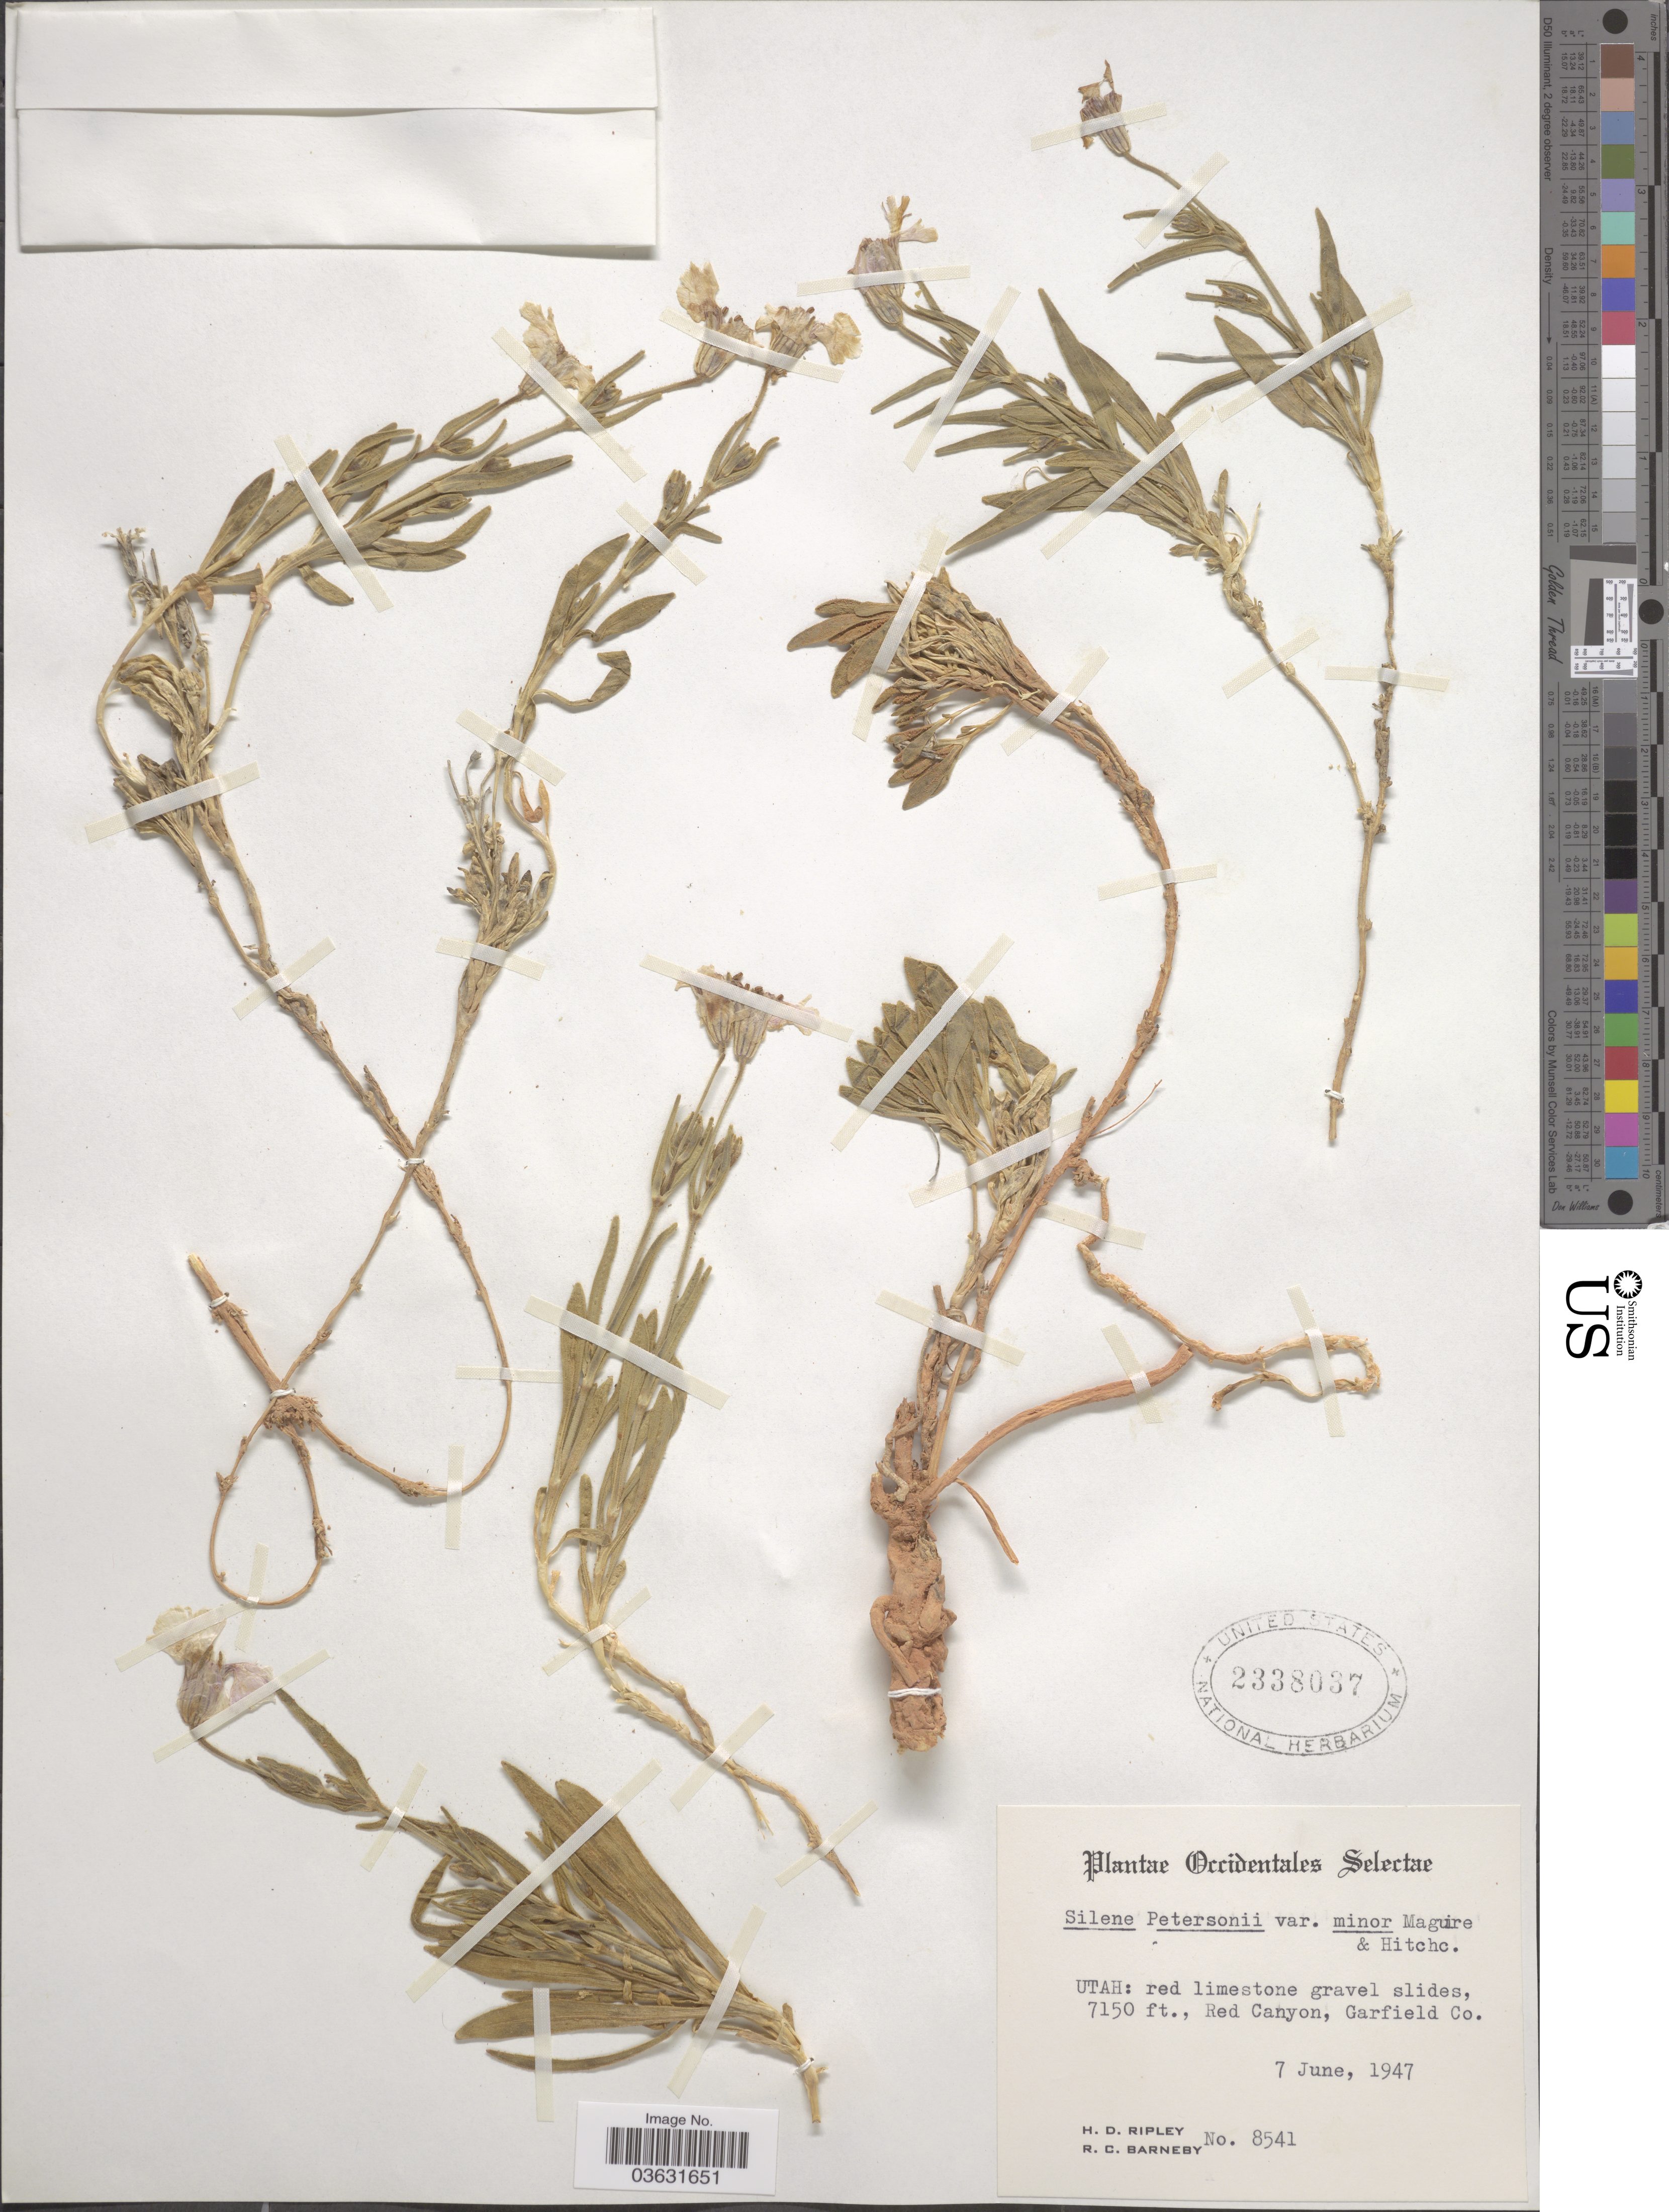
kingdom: Plantae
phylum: Tracheophyta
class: Magnoliopsida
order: Caryophyllales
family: Caryophyllaceae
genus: Silene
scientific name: Silene petersonii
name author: Maguire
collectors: H. Ripley & R. C. Barneby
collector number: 8541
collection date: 1947-06-07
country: United States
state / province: Utah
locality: Occidentales Selectae. Red Canyon, Garfield Co.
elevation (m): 2179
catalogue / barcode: US 2338037